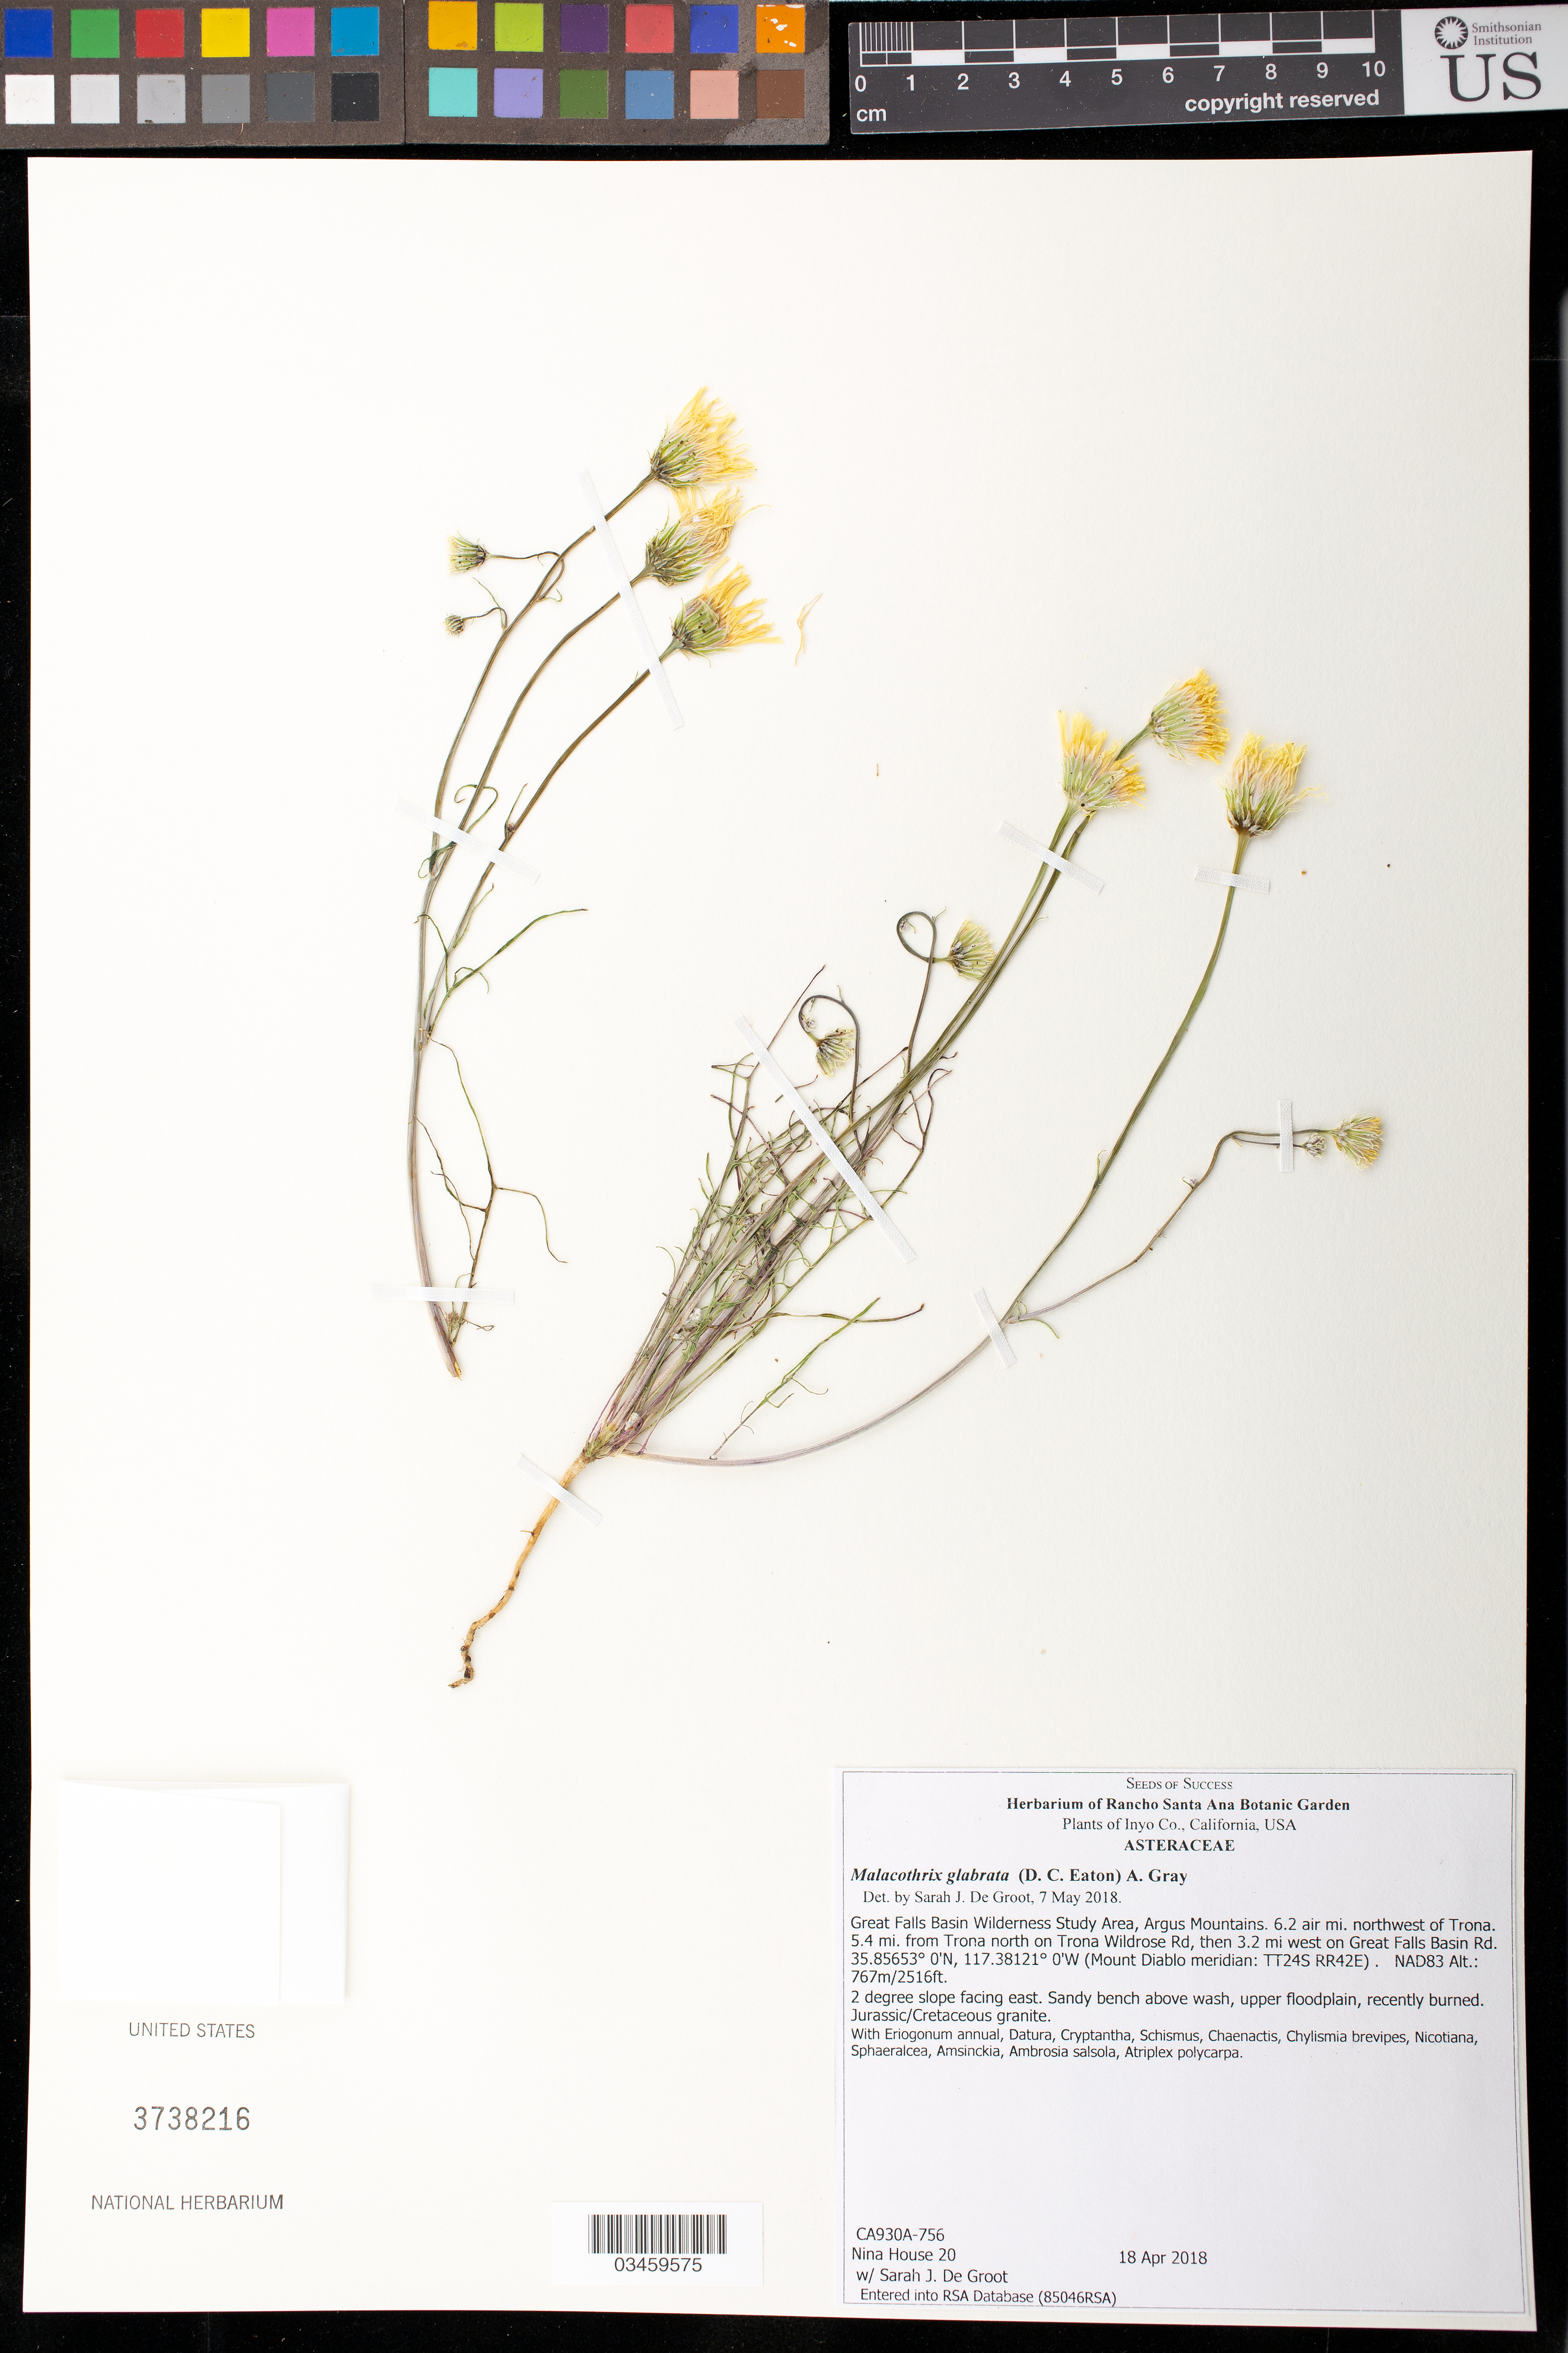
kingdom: Plantae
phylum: Tracheophyta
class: Magnoliopsida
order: Asterales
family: Asteraceae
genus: Malacothrix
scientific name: Malacothrix glabrata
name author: (A. Gray ex D.C. Eaton) A. Gray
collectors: N. House & S. De Groot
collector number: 20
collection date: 2018-04-18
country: United States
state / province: California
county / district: Inyo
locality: Great Falls Basin Wilderness Study Area, Argus Mts, 6.2 air mi NW of Trona, 5.4 mi from Trona N on Trona Wildrose Rd, then 3.2 mi W on Great Falls Basin Rd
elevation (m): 767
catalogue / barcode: US 3738216